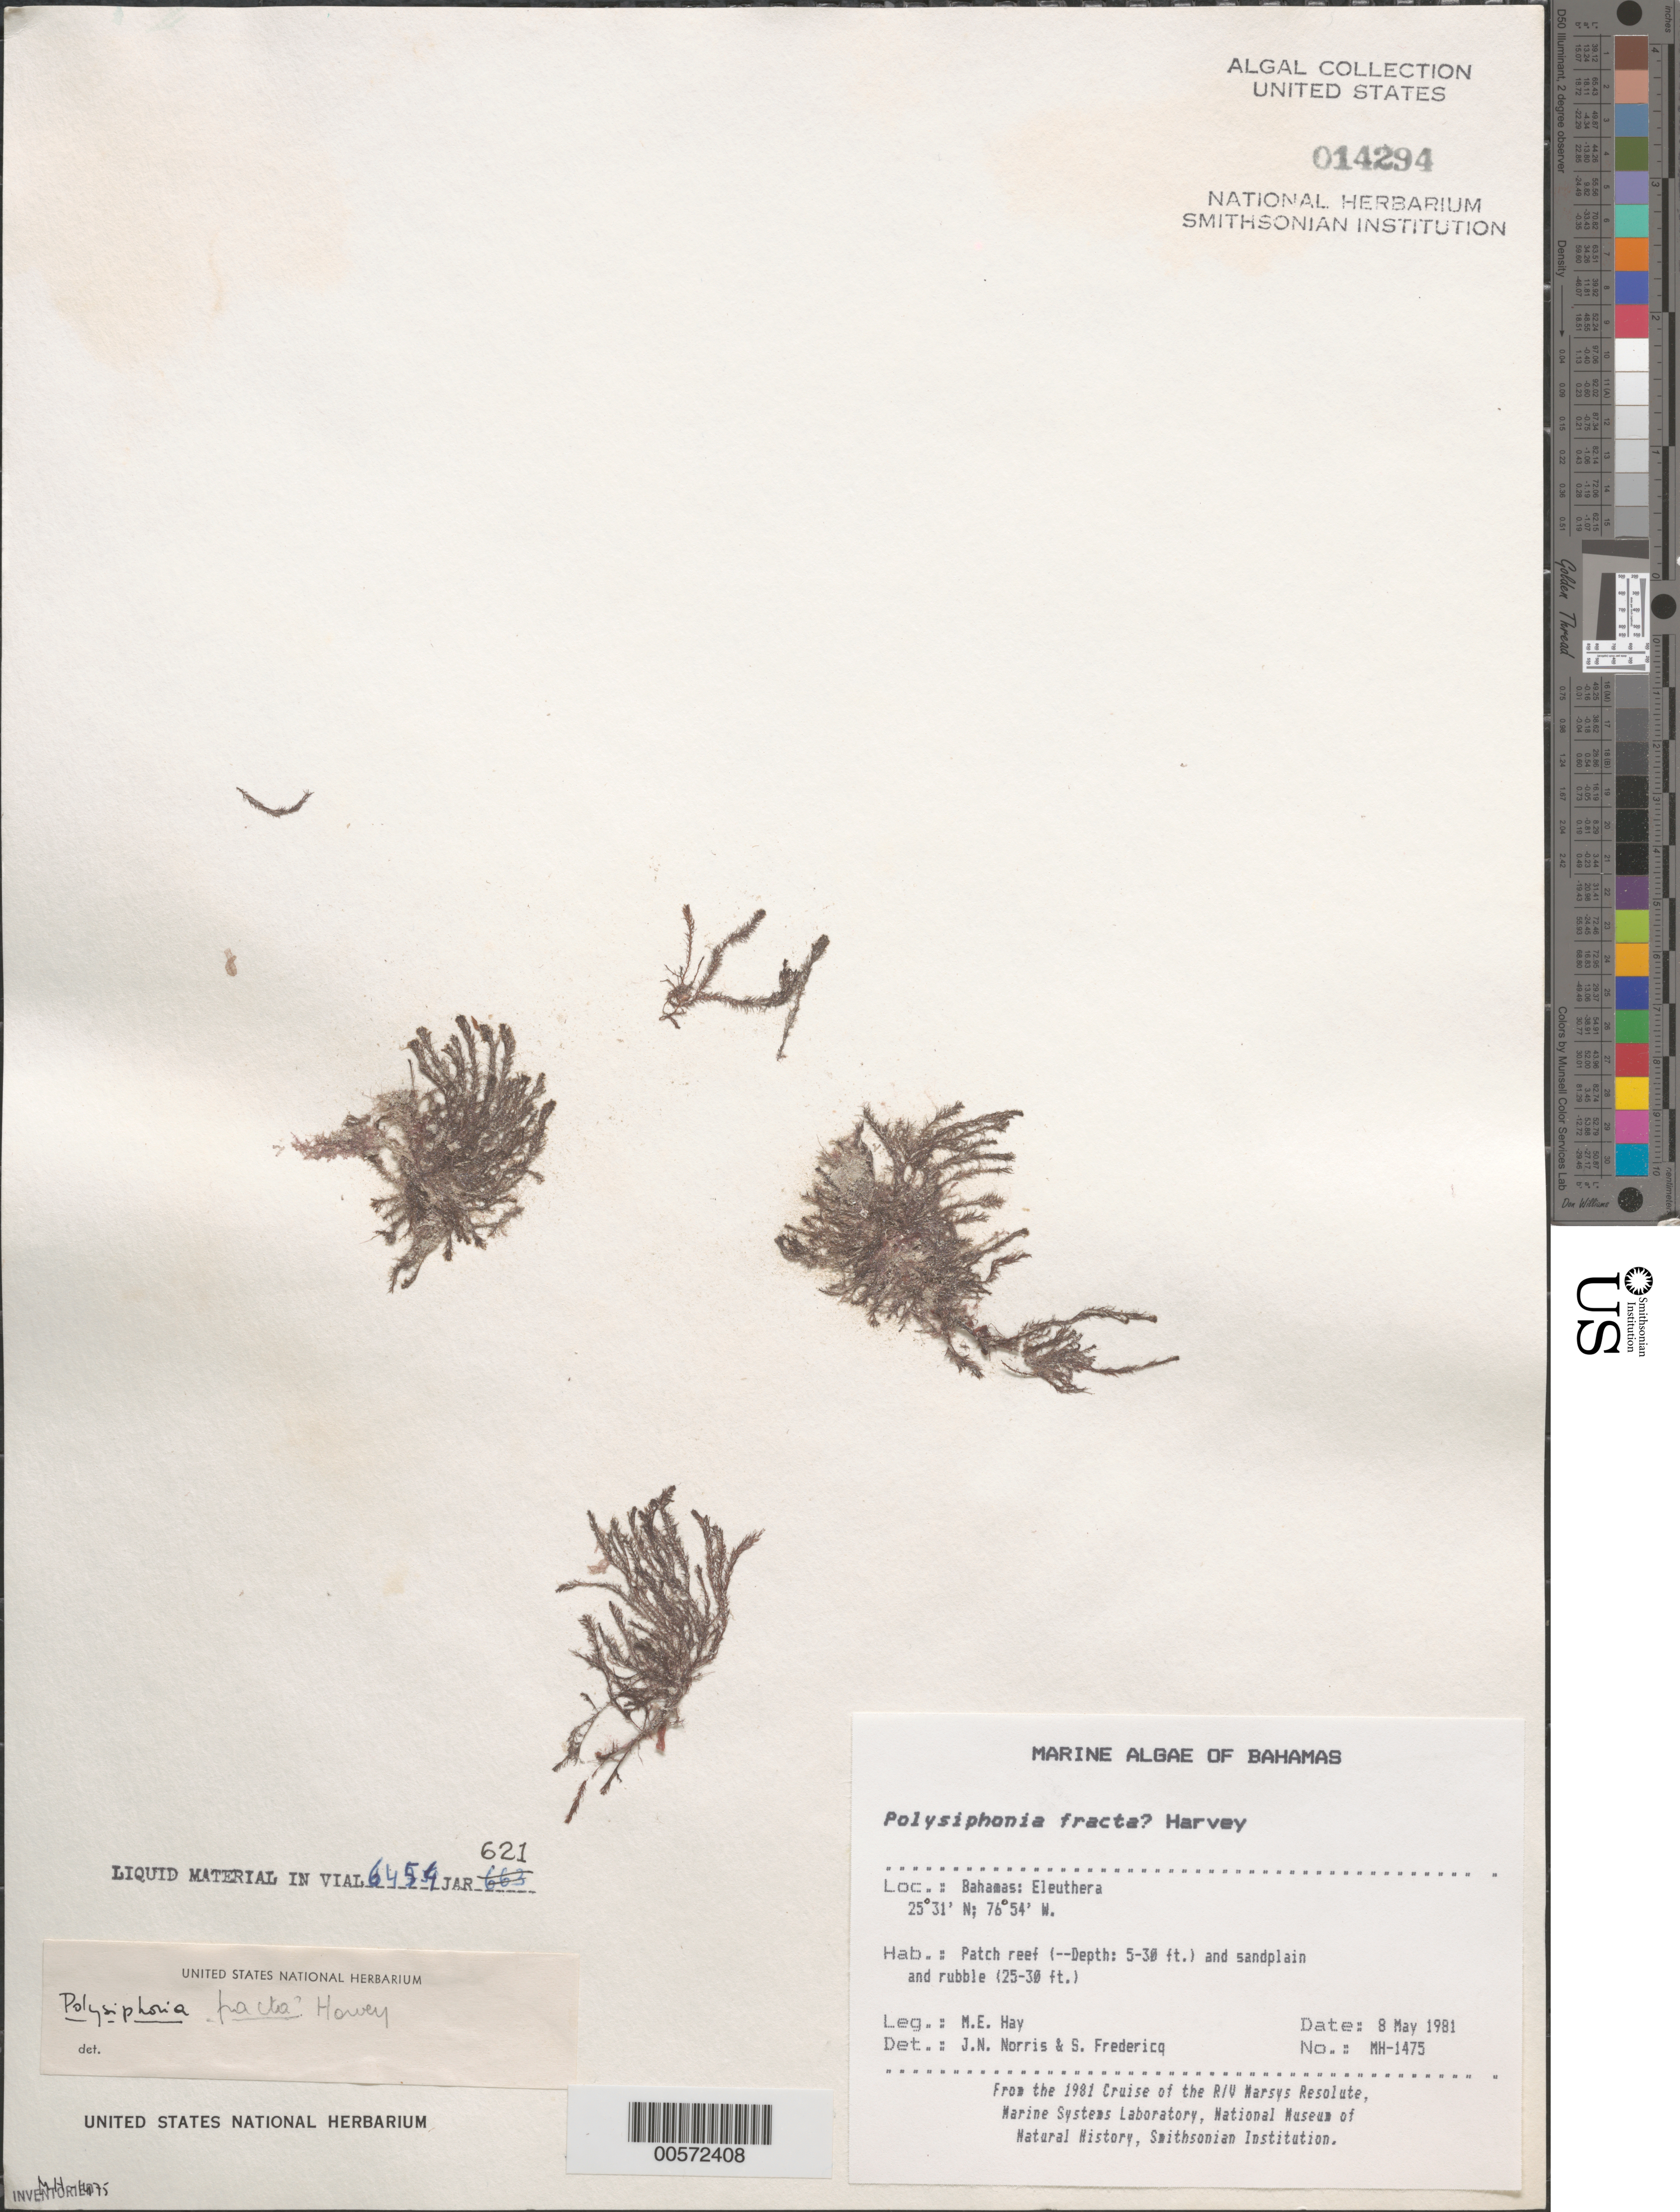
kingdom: Plantae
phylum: Rhodophyta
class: Florideophyceae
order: Ceramiales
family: Rhodomelaceae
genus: Polysiphonia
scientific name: Polysiphonia stricta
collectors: M. E. Hay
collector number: MEH-1475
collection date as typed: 08 May 1981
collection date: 1981-05-08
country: Bahamas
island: Eleuthera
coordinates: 23 31 N, 78 54 W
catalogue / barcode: US 14294